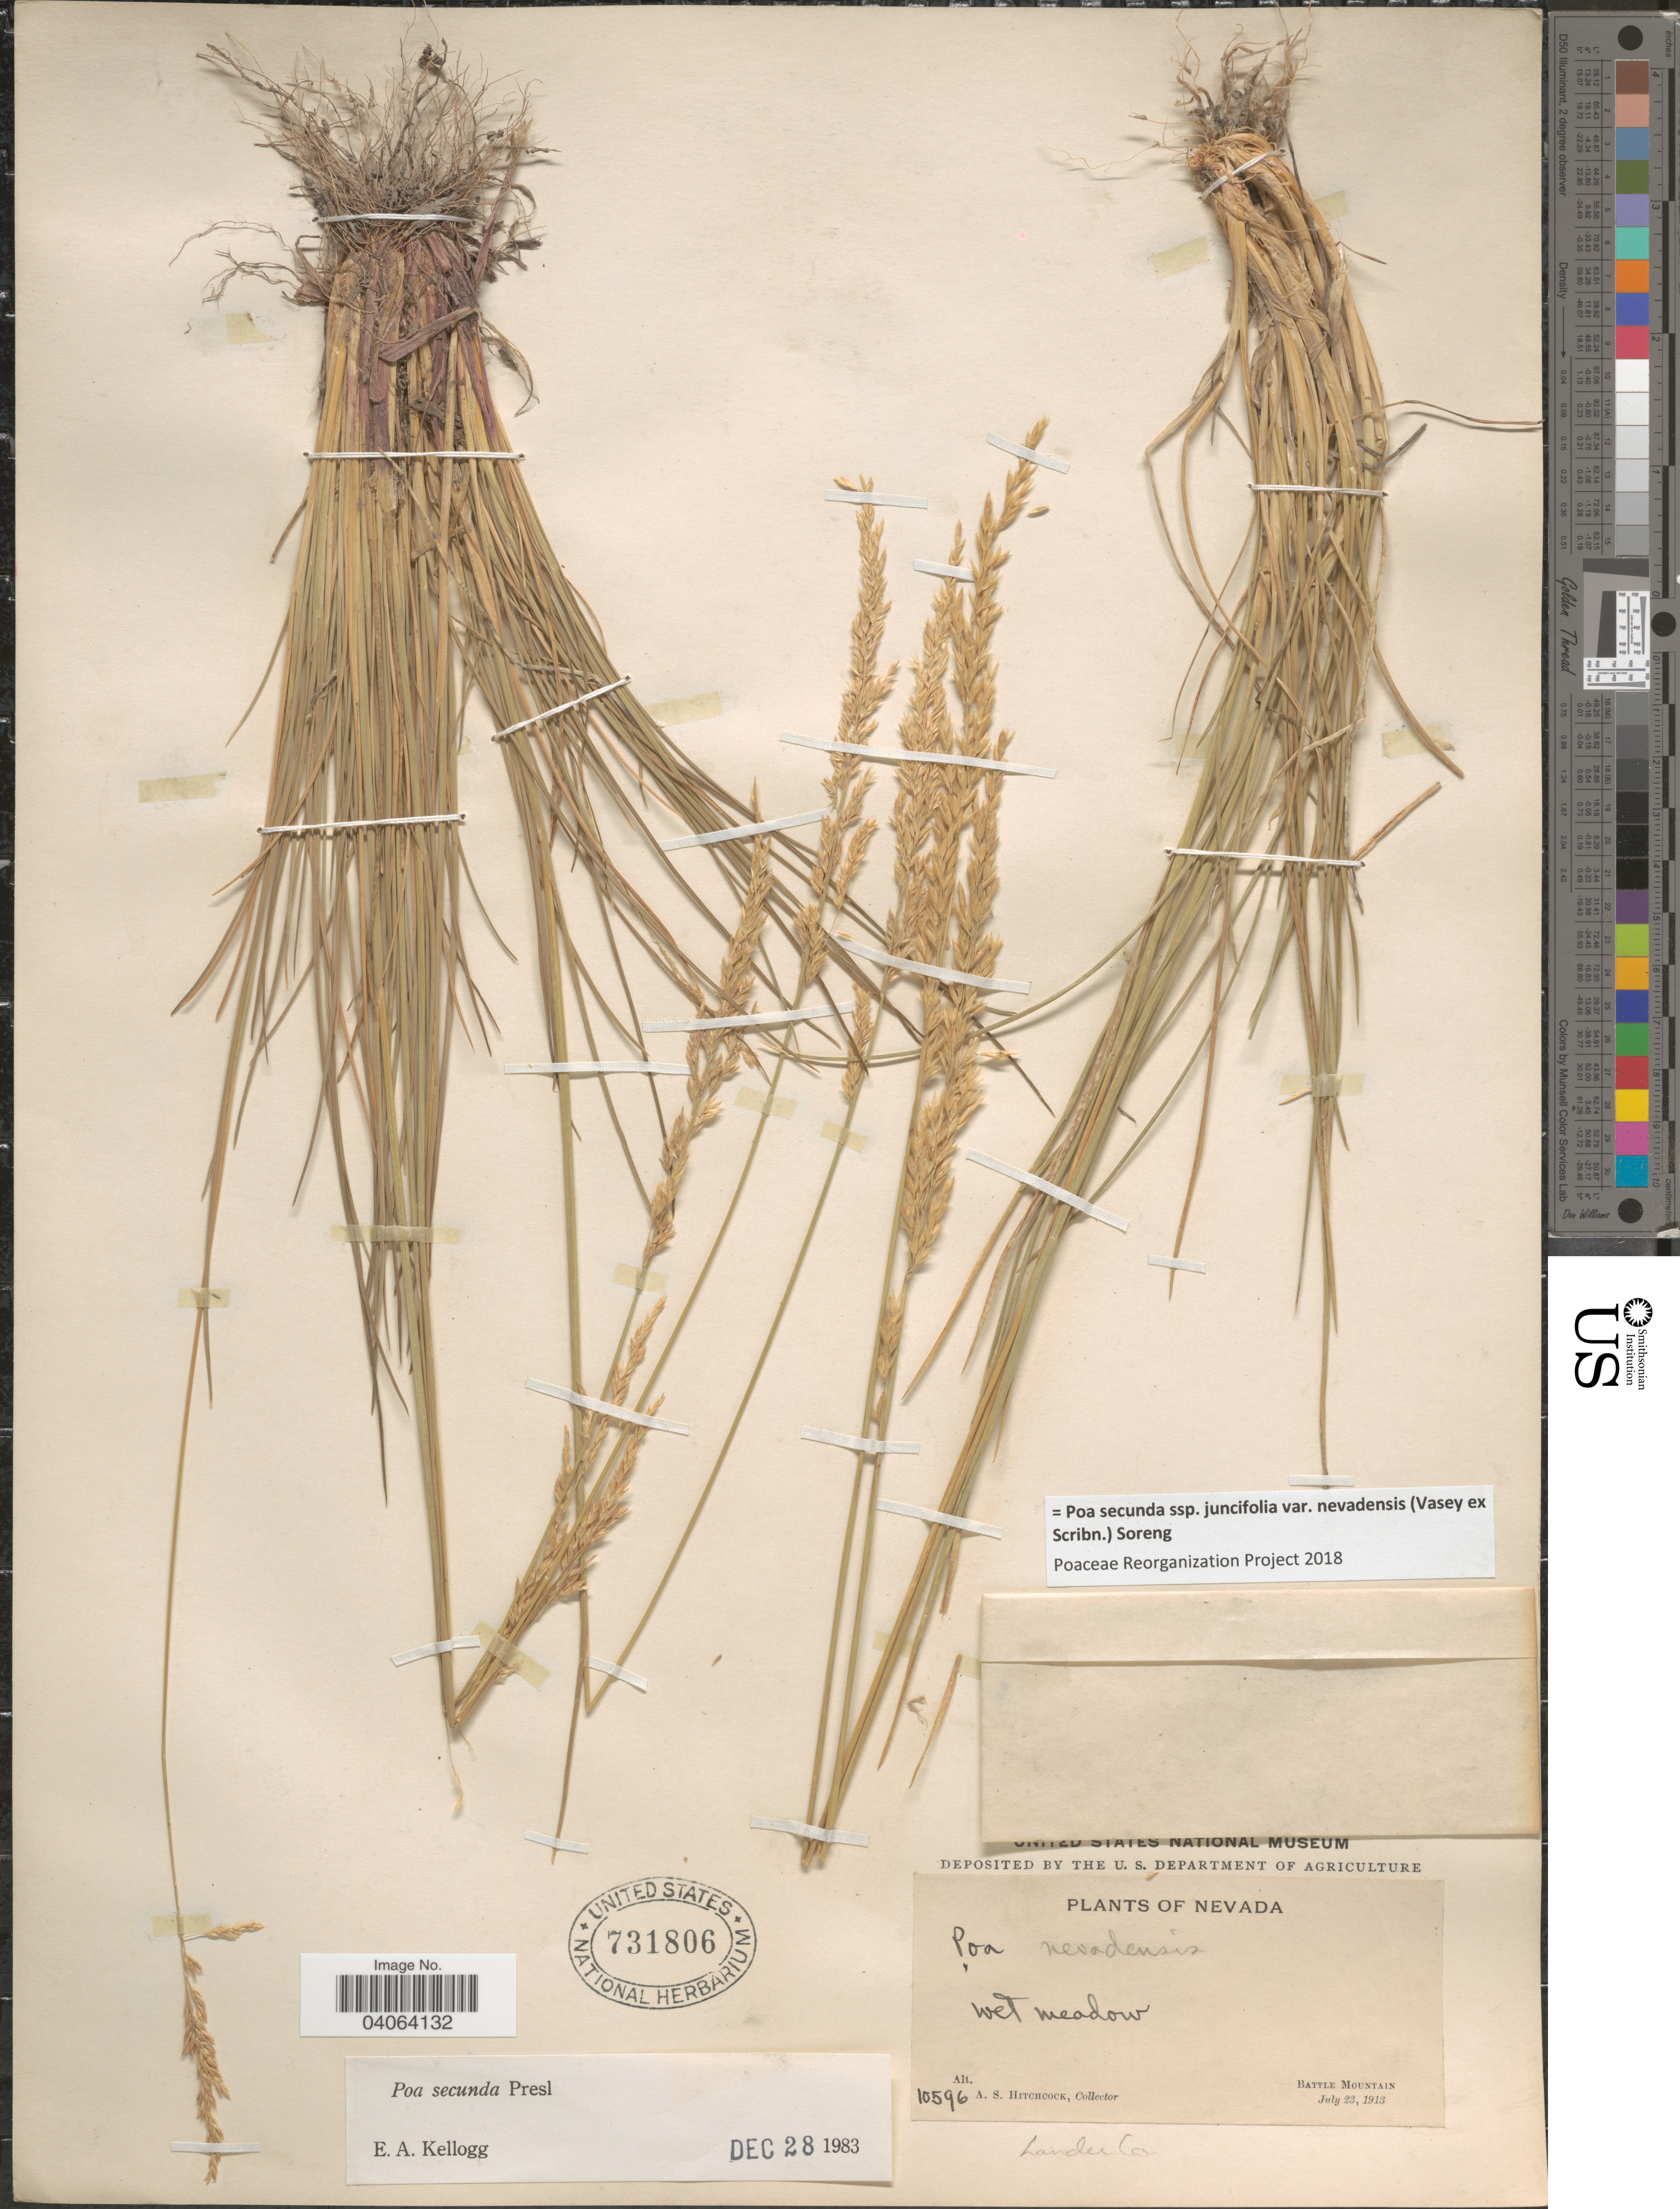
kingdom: Plantae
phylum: Tracheophyta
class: Liliopsida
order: Poales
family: Poaceae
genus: Poa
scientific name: Poa secunda subsp. juncifolia var. nevadensis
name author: (Vasey ex Scribn.) Soreng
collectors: A. S. Hitchcock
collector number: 10596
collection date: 1913-07-23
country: United States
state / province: Nevada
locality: Battle Mountain. Lander Co.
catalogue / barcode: US 731806